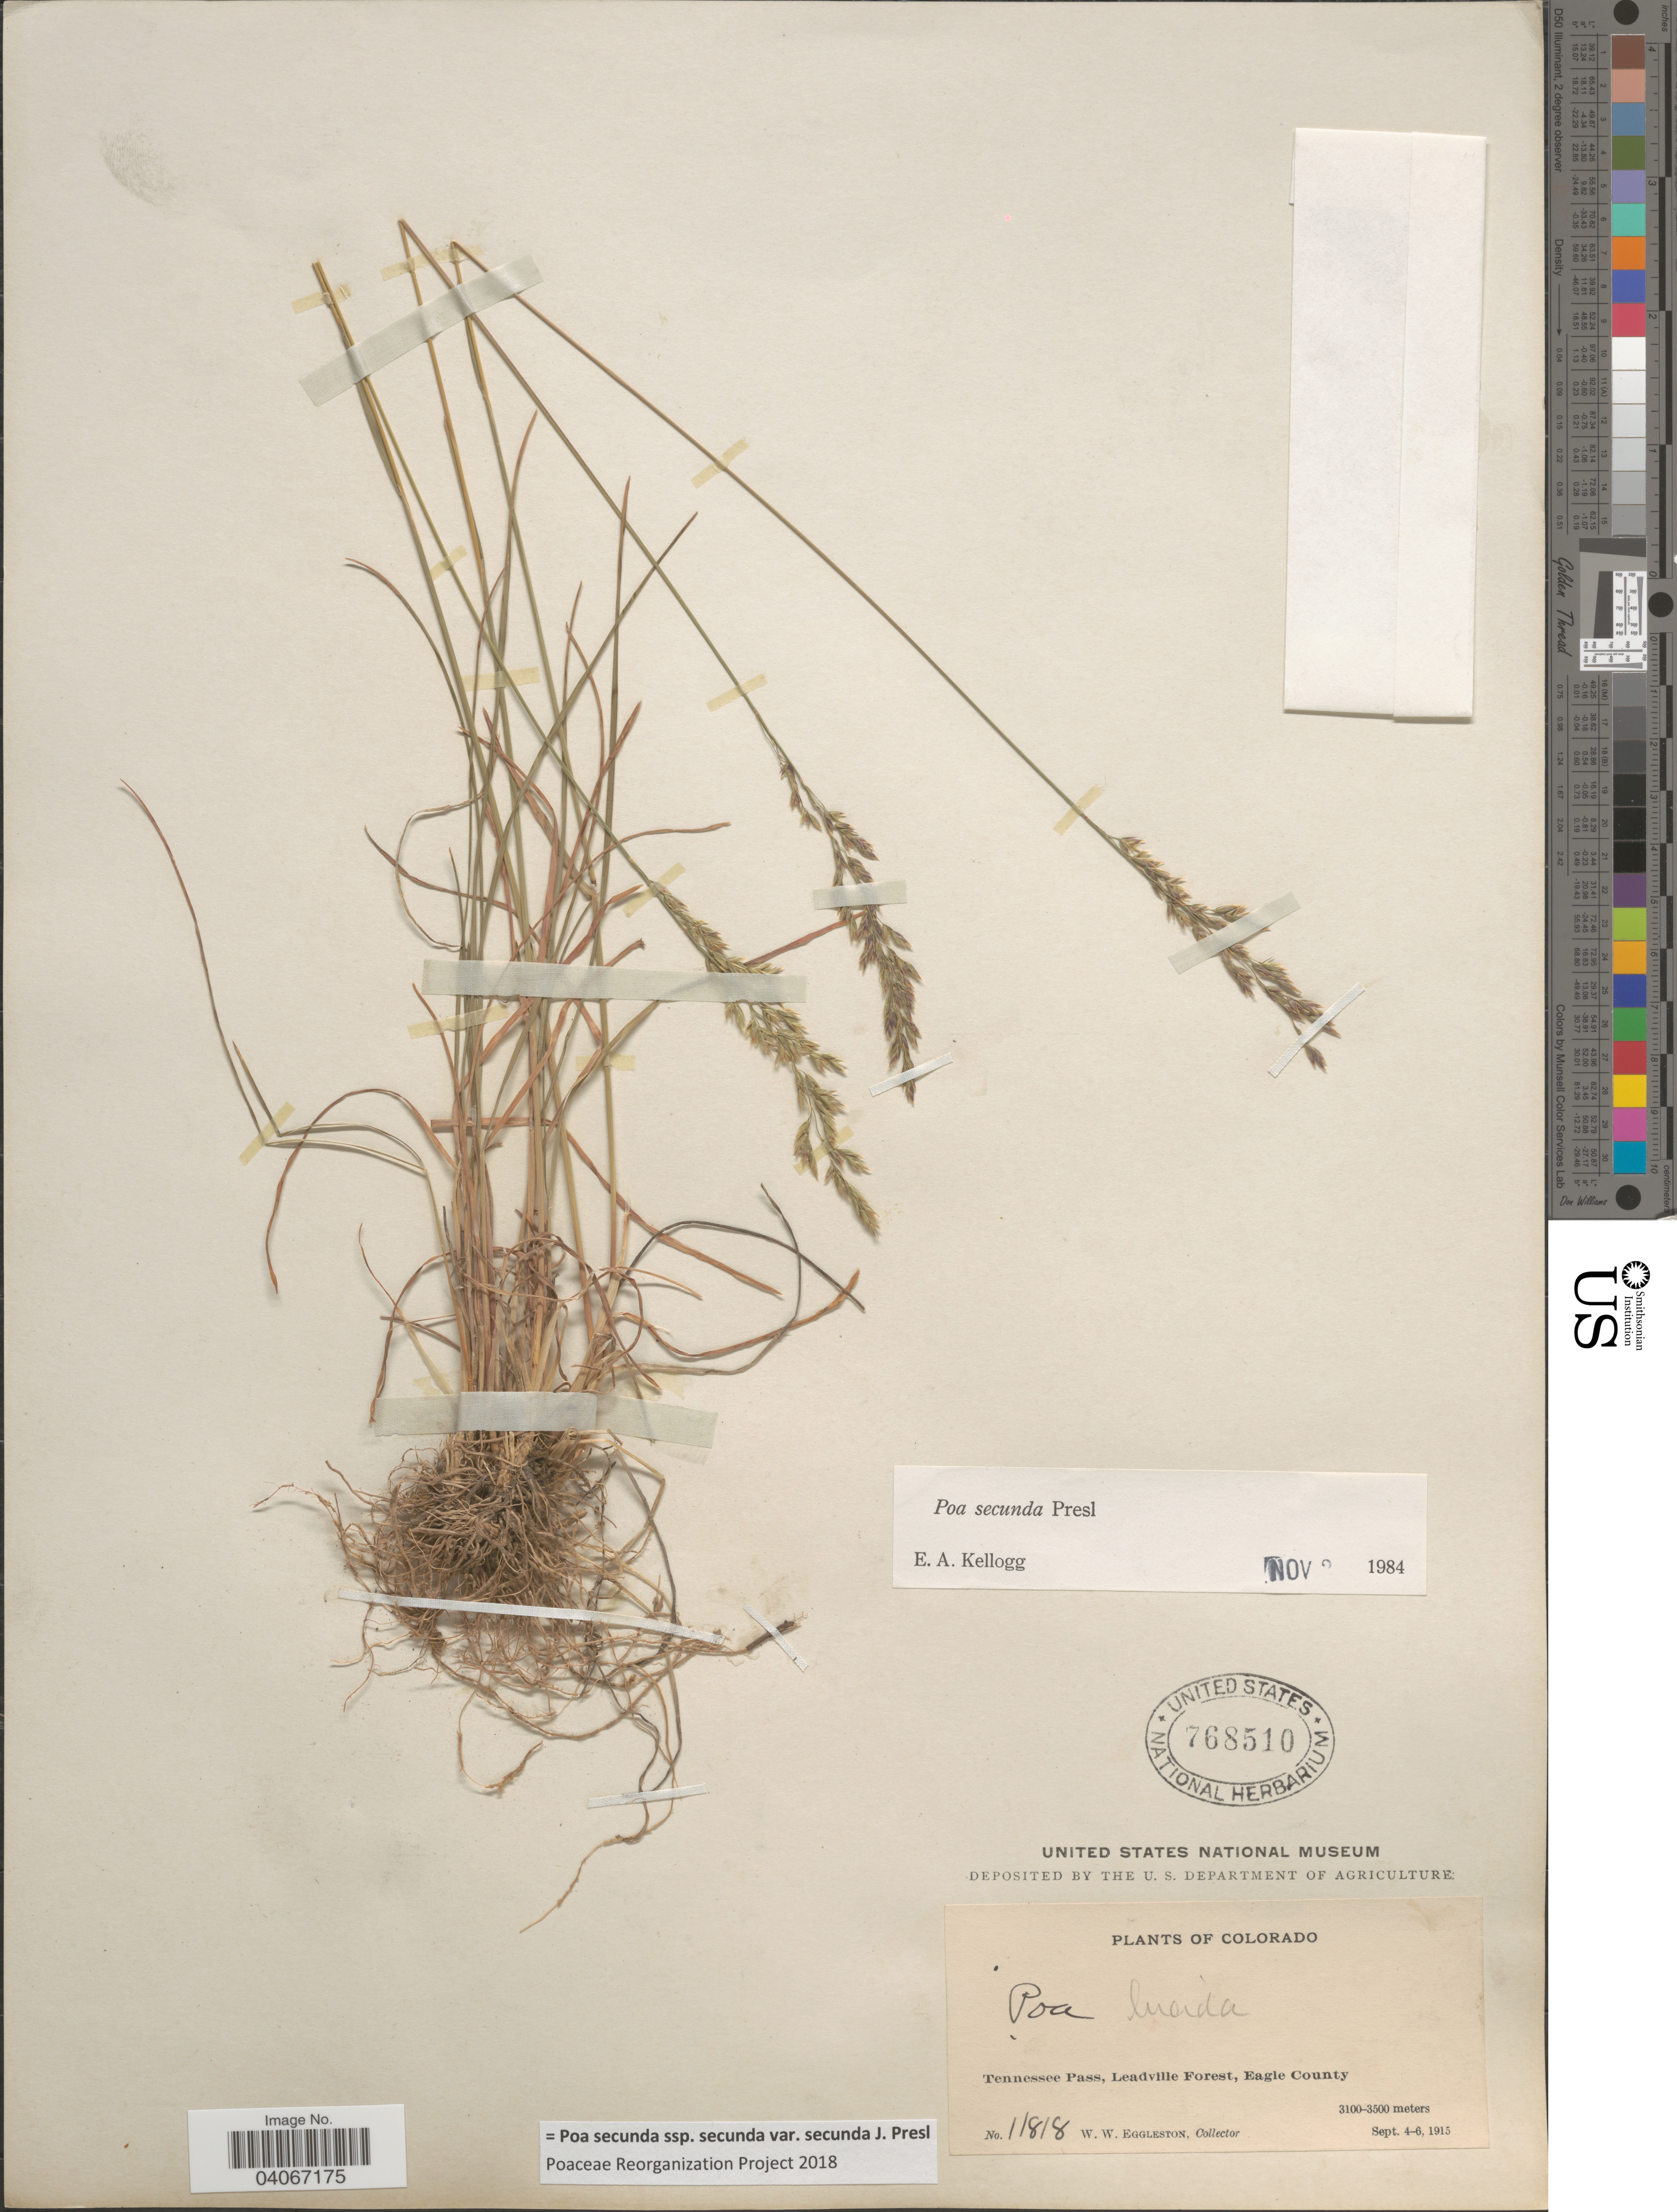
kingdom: Plantae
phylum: Tracheophyta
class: Liliopsida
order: Poales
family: Poaceae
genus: Poa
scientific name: Poa secunda subsp. secunda var. secunda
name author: J. Presl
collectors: W. W. Eggleston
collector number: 11818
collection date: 1915-09-04/1915-09-06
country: United States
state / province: Colorado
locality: Tennessee Pass, Leadville Forest, Eagle County.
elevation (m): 3100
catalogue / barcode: US 768510